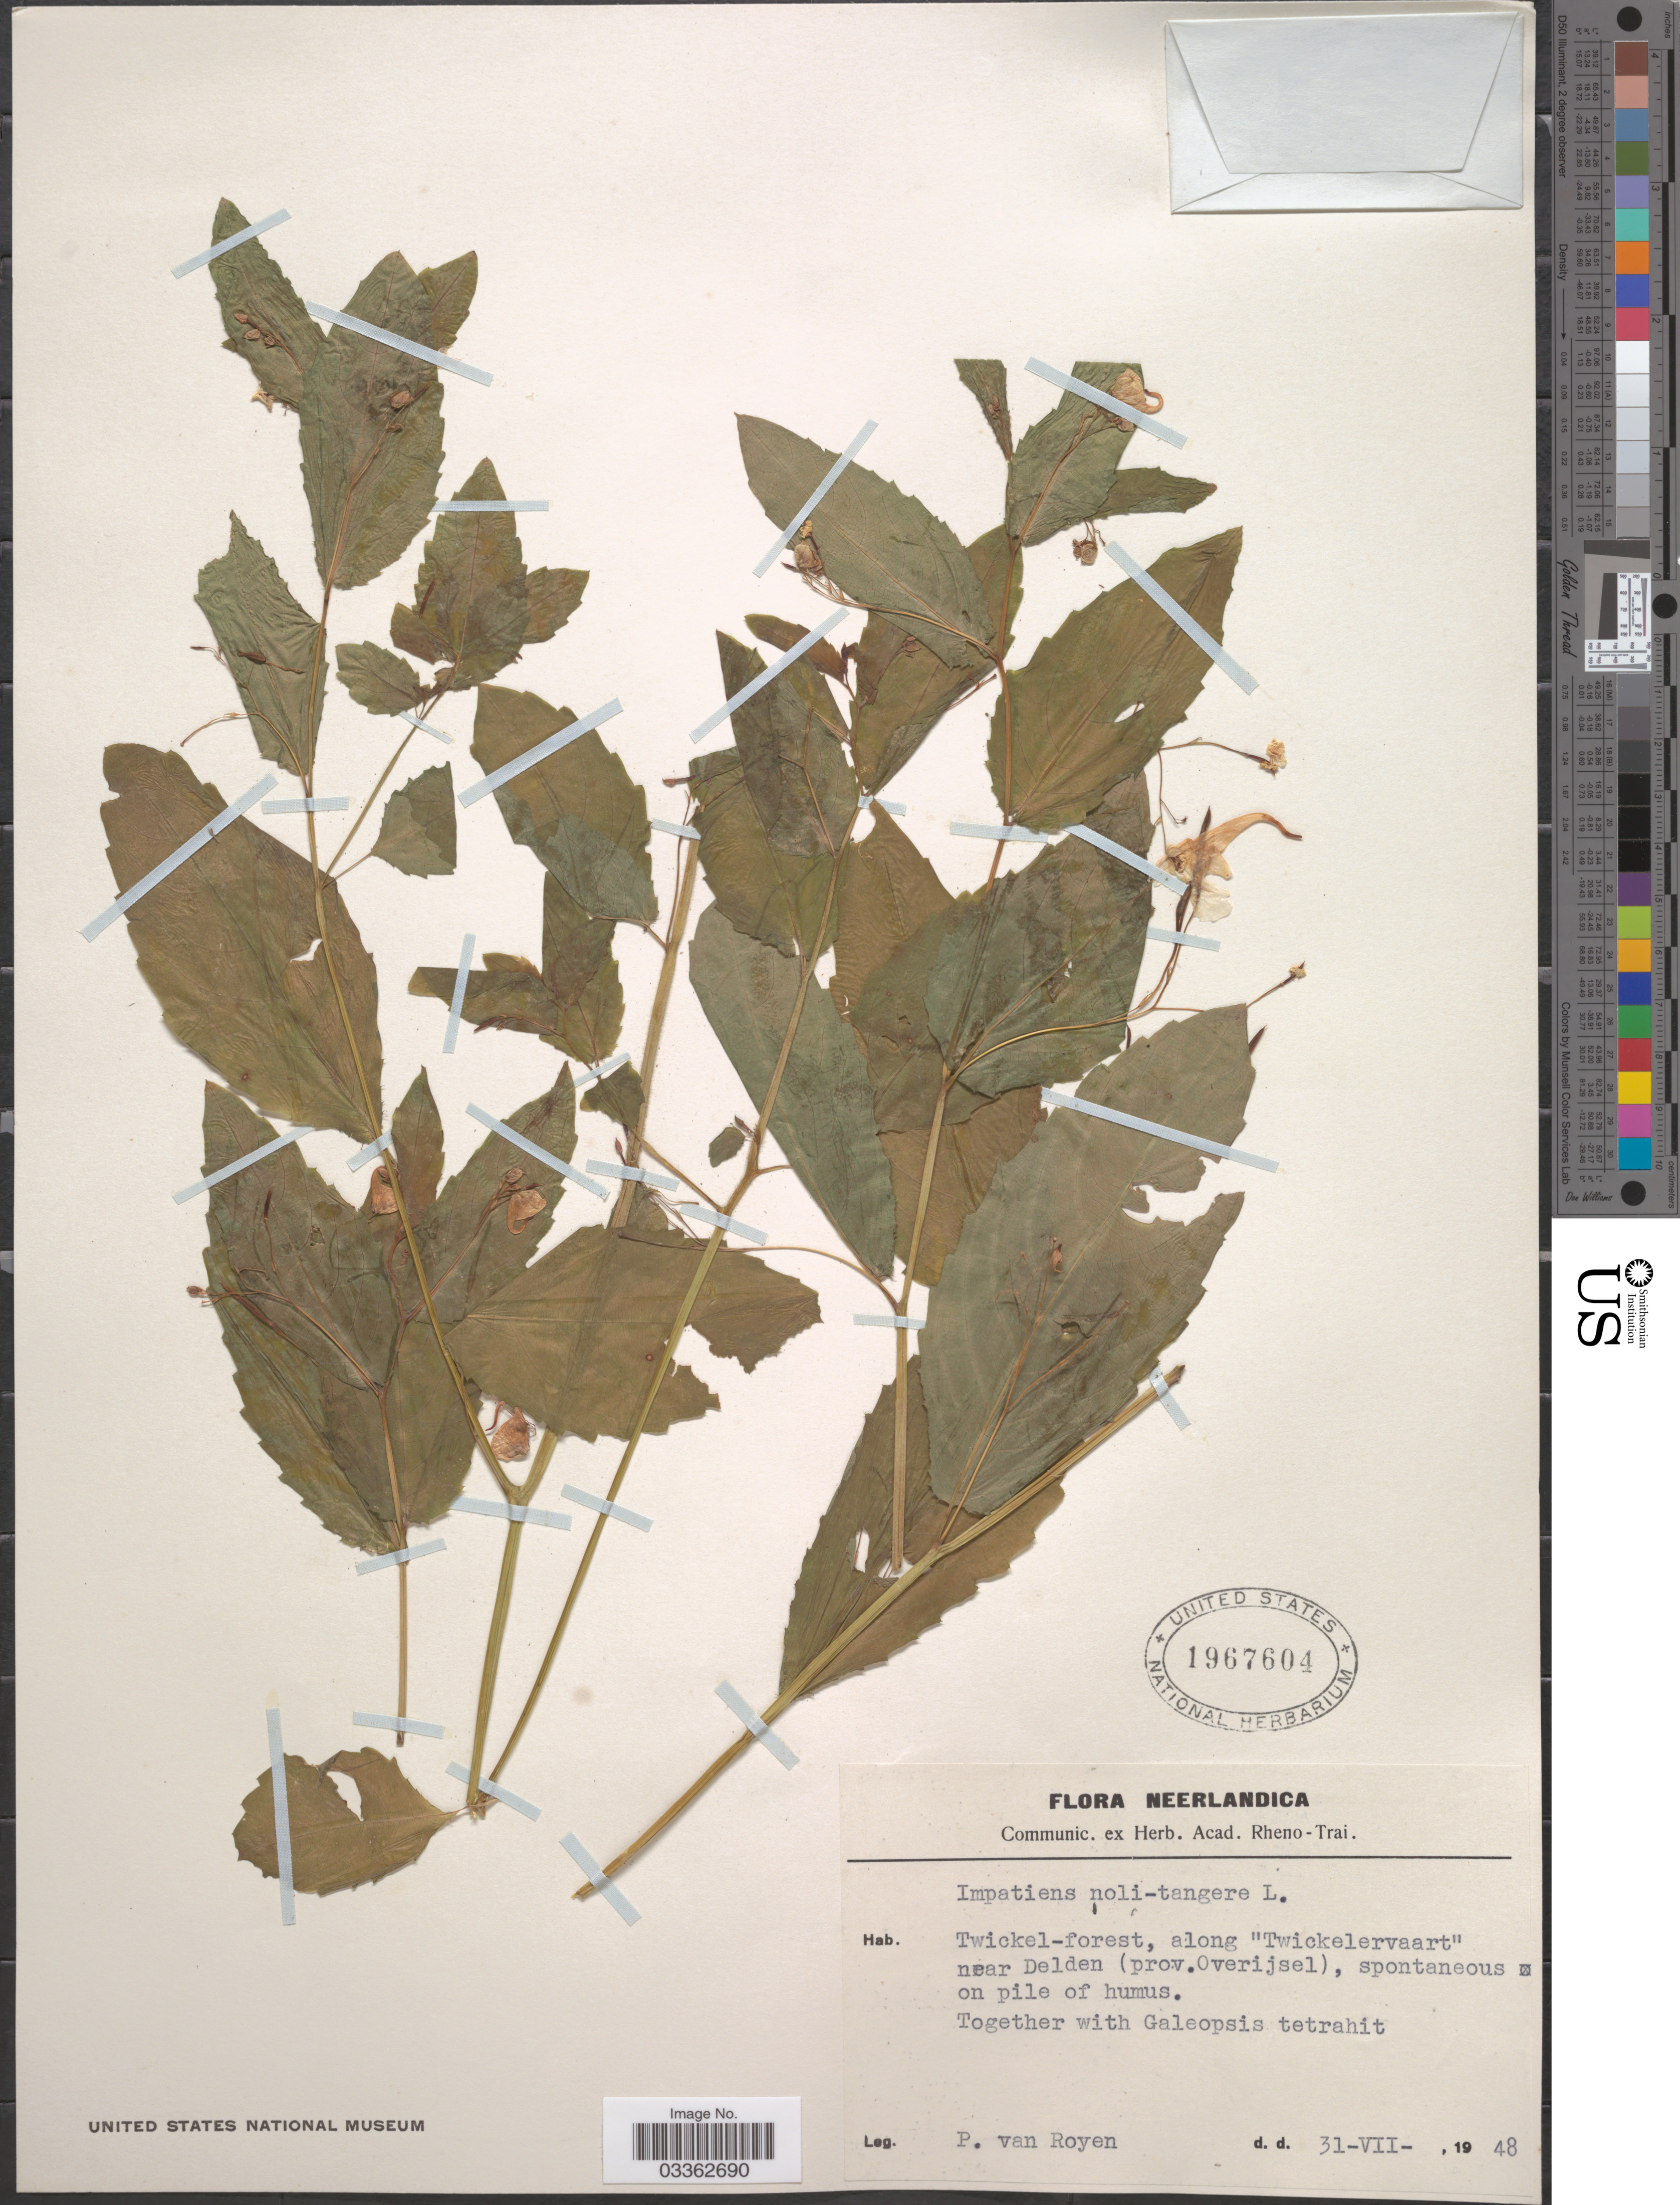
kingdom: Plantae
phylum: Tracheophyta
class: Magnoliopsida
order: Ericales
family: Balsaminaceae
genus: Impatiens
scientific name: Impatiens noli-tangere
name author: L.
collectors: P. van Royen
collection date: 1948-07-31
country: Netherlands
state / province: Overijssel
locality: Twickel-forest, along "Twickelervaart" near Delden.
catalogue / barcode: US 1967604